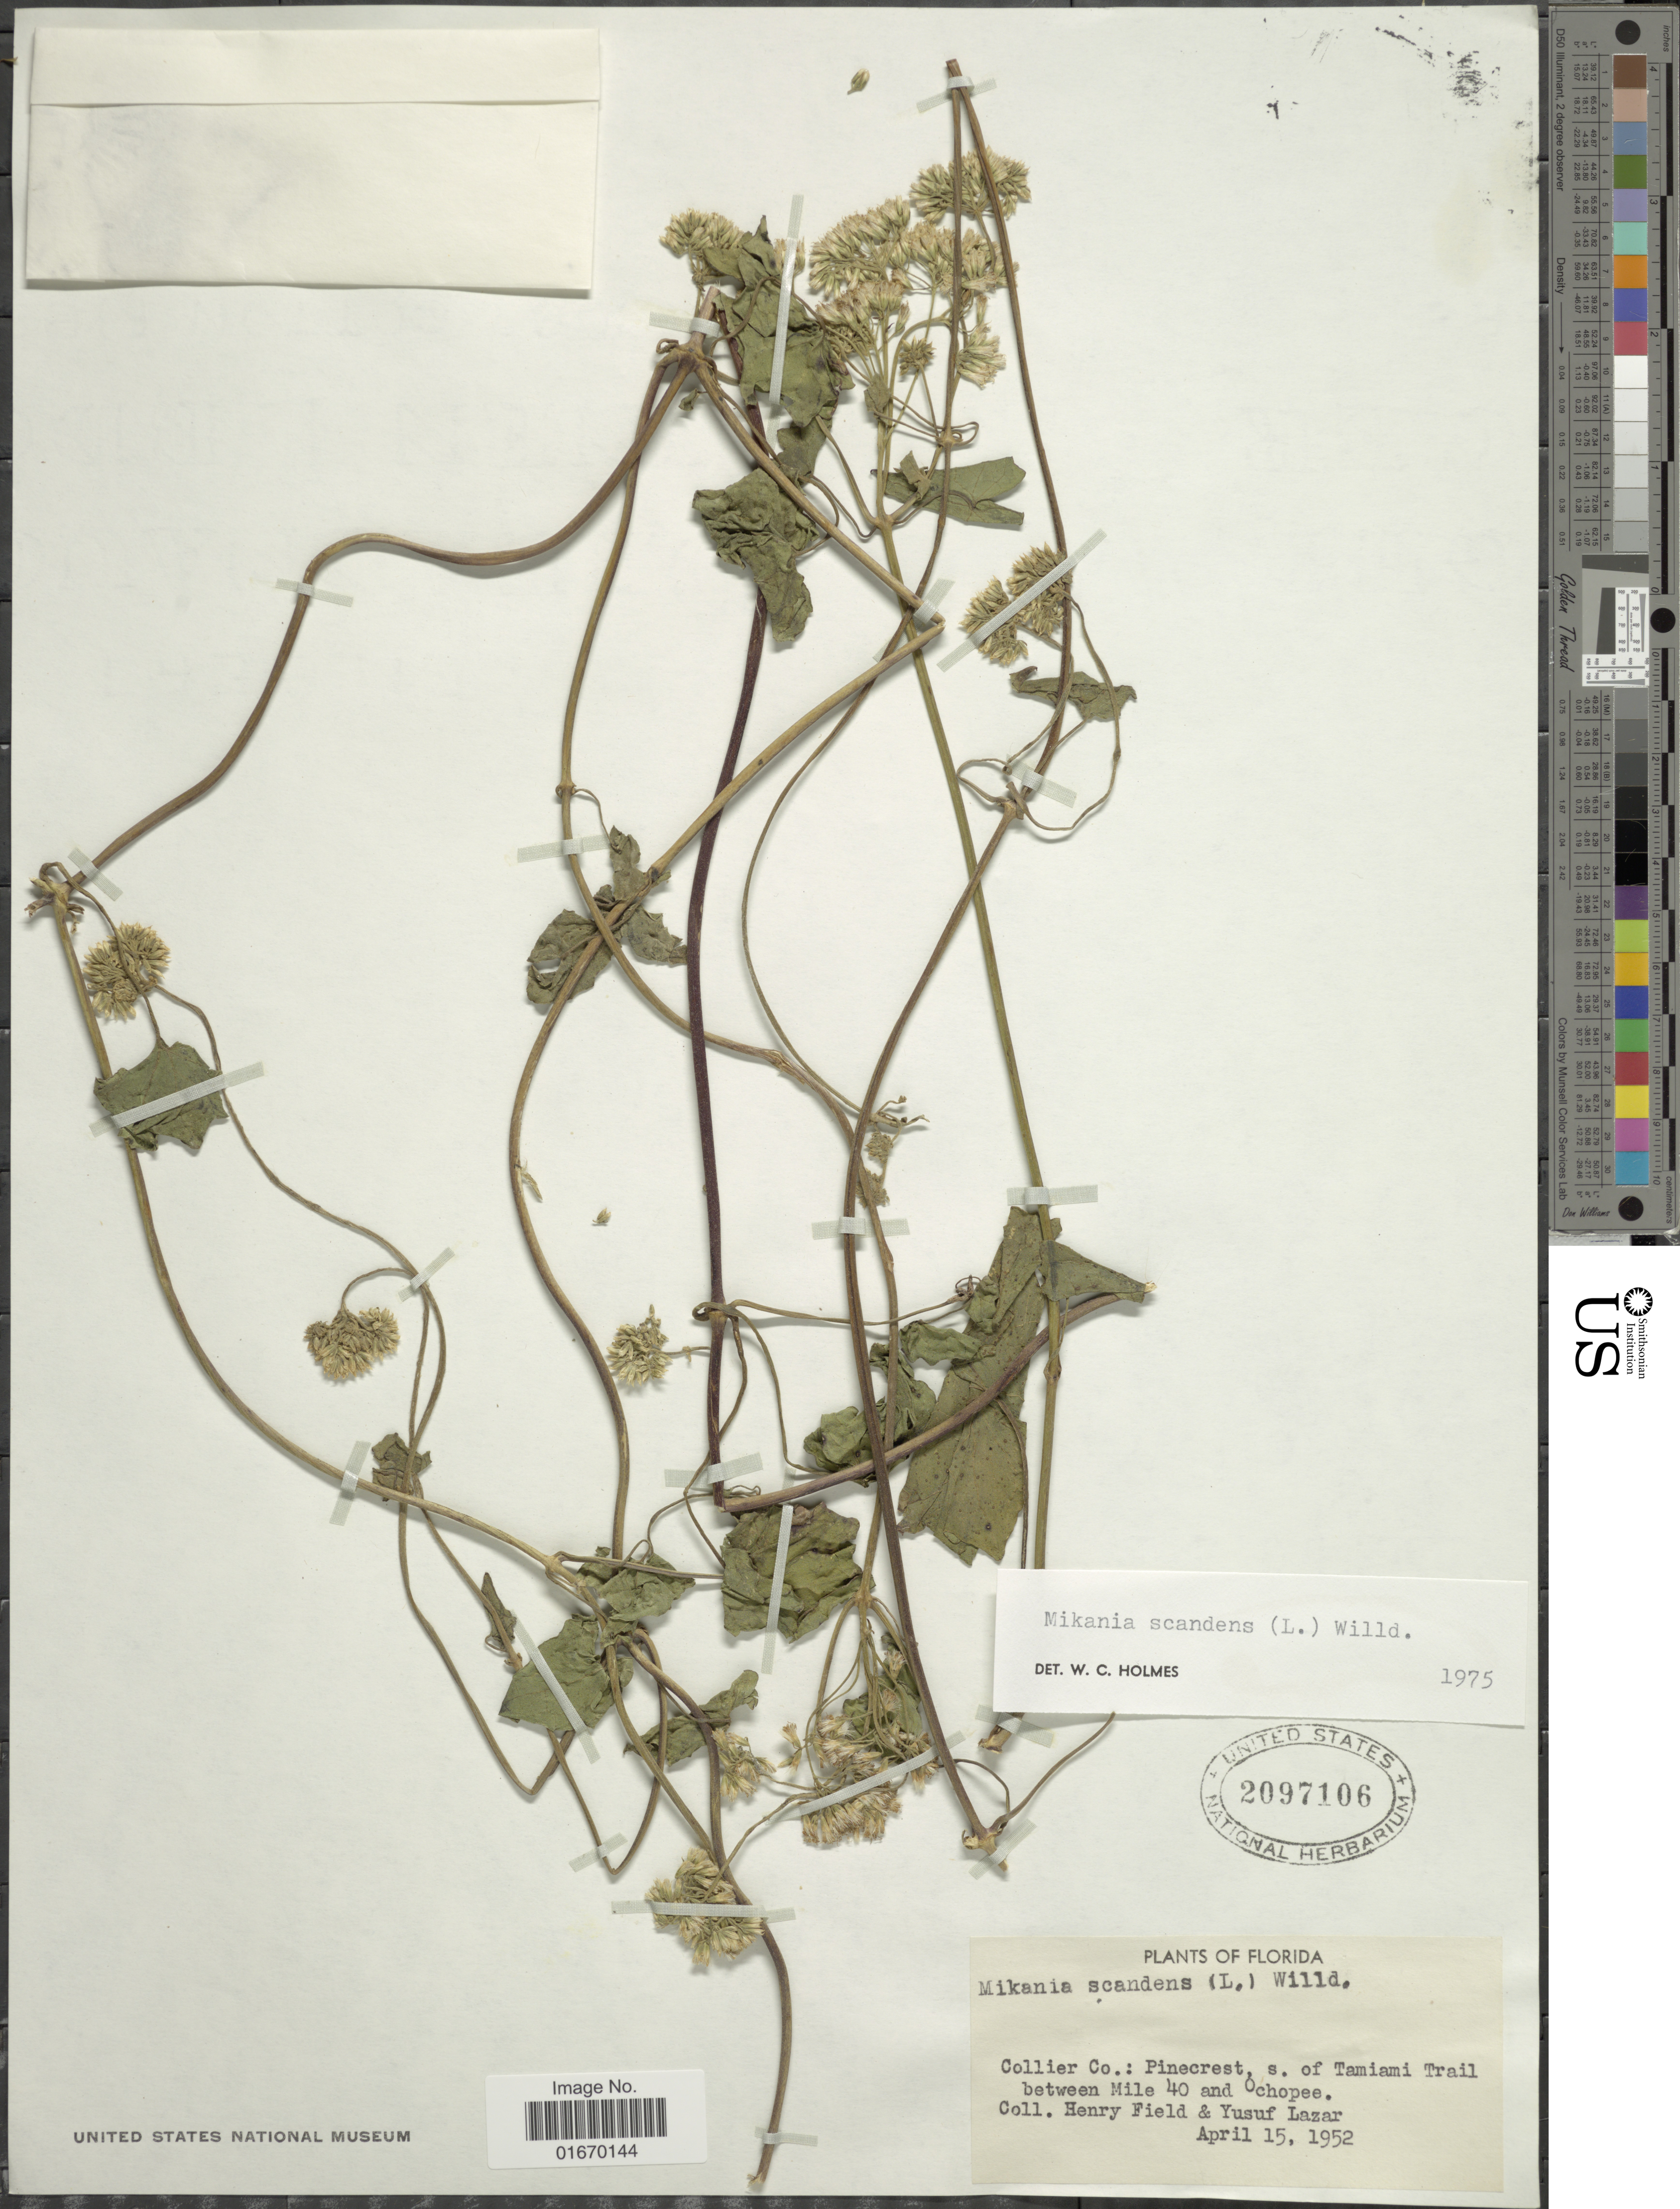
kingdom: Plantae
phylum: Tracheophyta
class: Magnoliopsida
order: Asterales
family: Asteraceae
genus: Mikania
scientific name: Mikania scandens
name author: (L.) Willd.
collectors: H. Field & Y. Lazar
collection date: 1952-04-15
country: United States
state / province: Florida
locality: Collier Co., Pinecrest, s. of Tamiami Trail between Mile 40 and Ochopee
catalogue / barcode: US 2097106